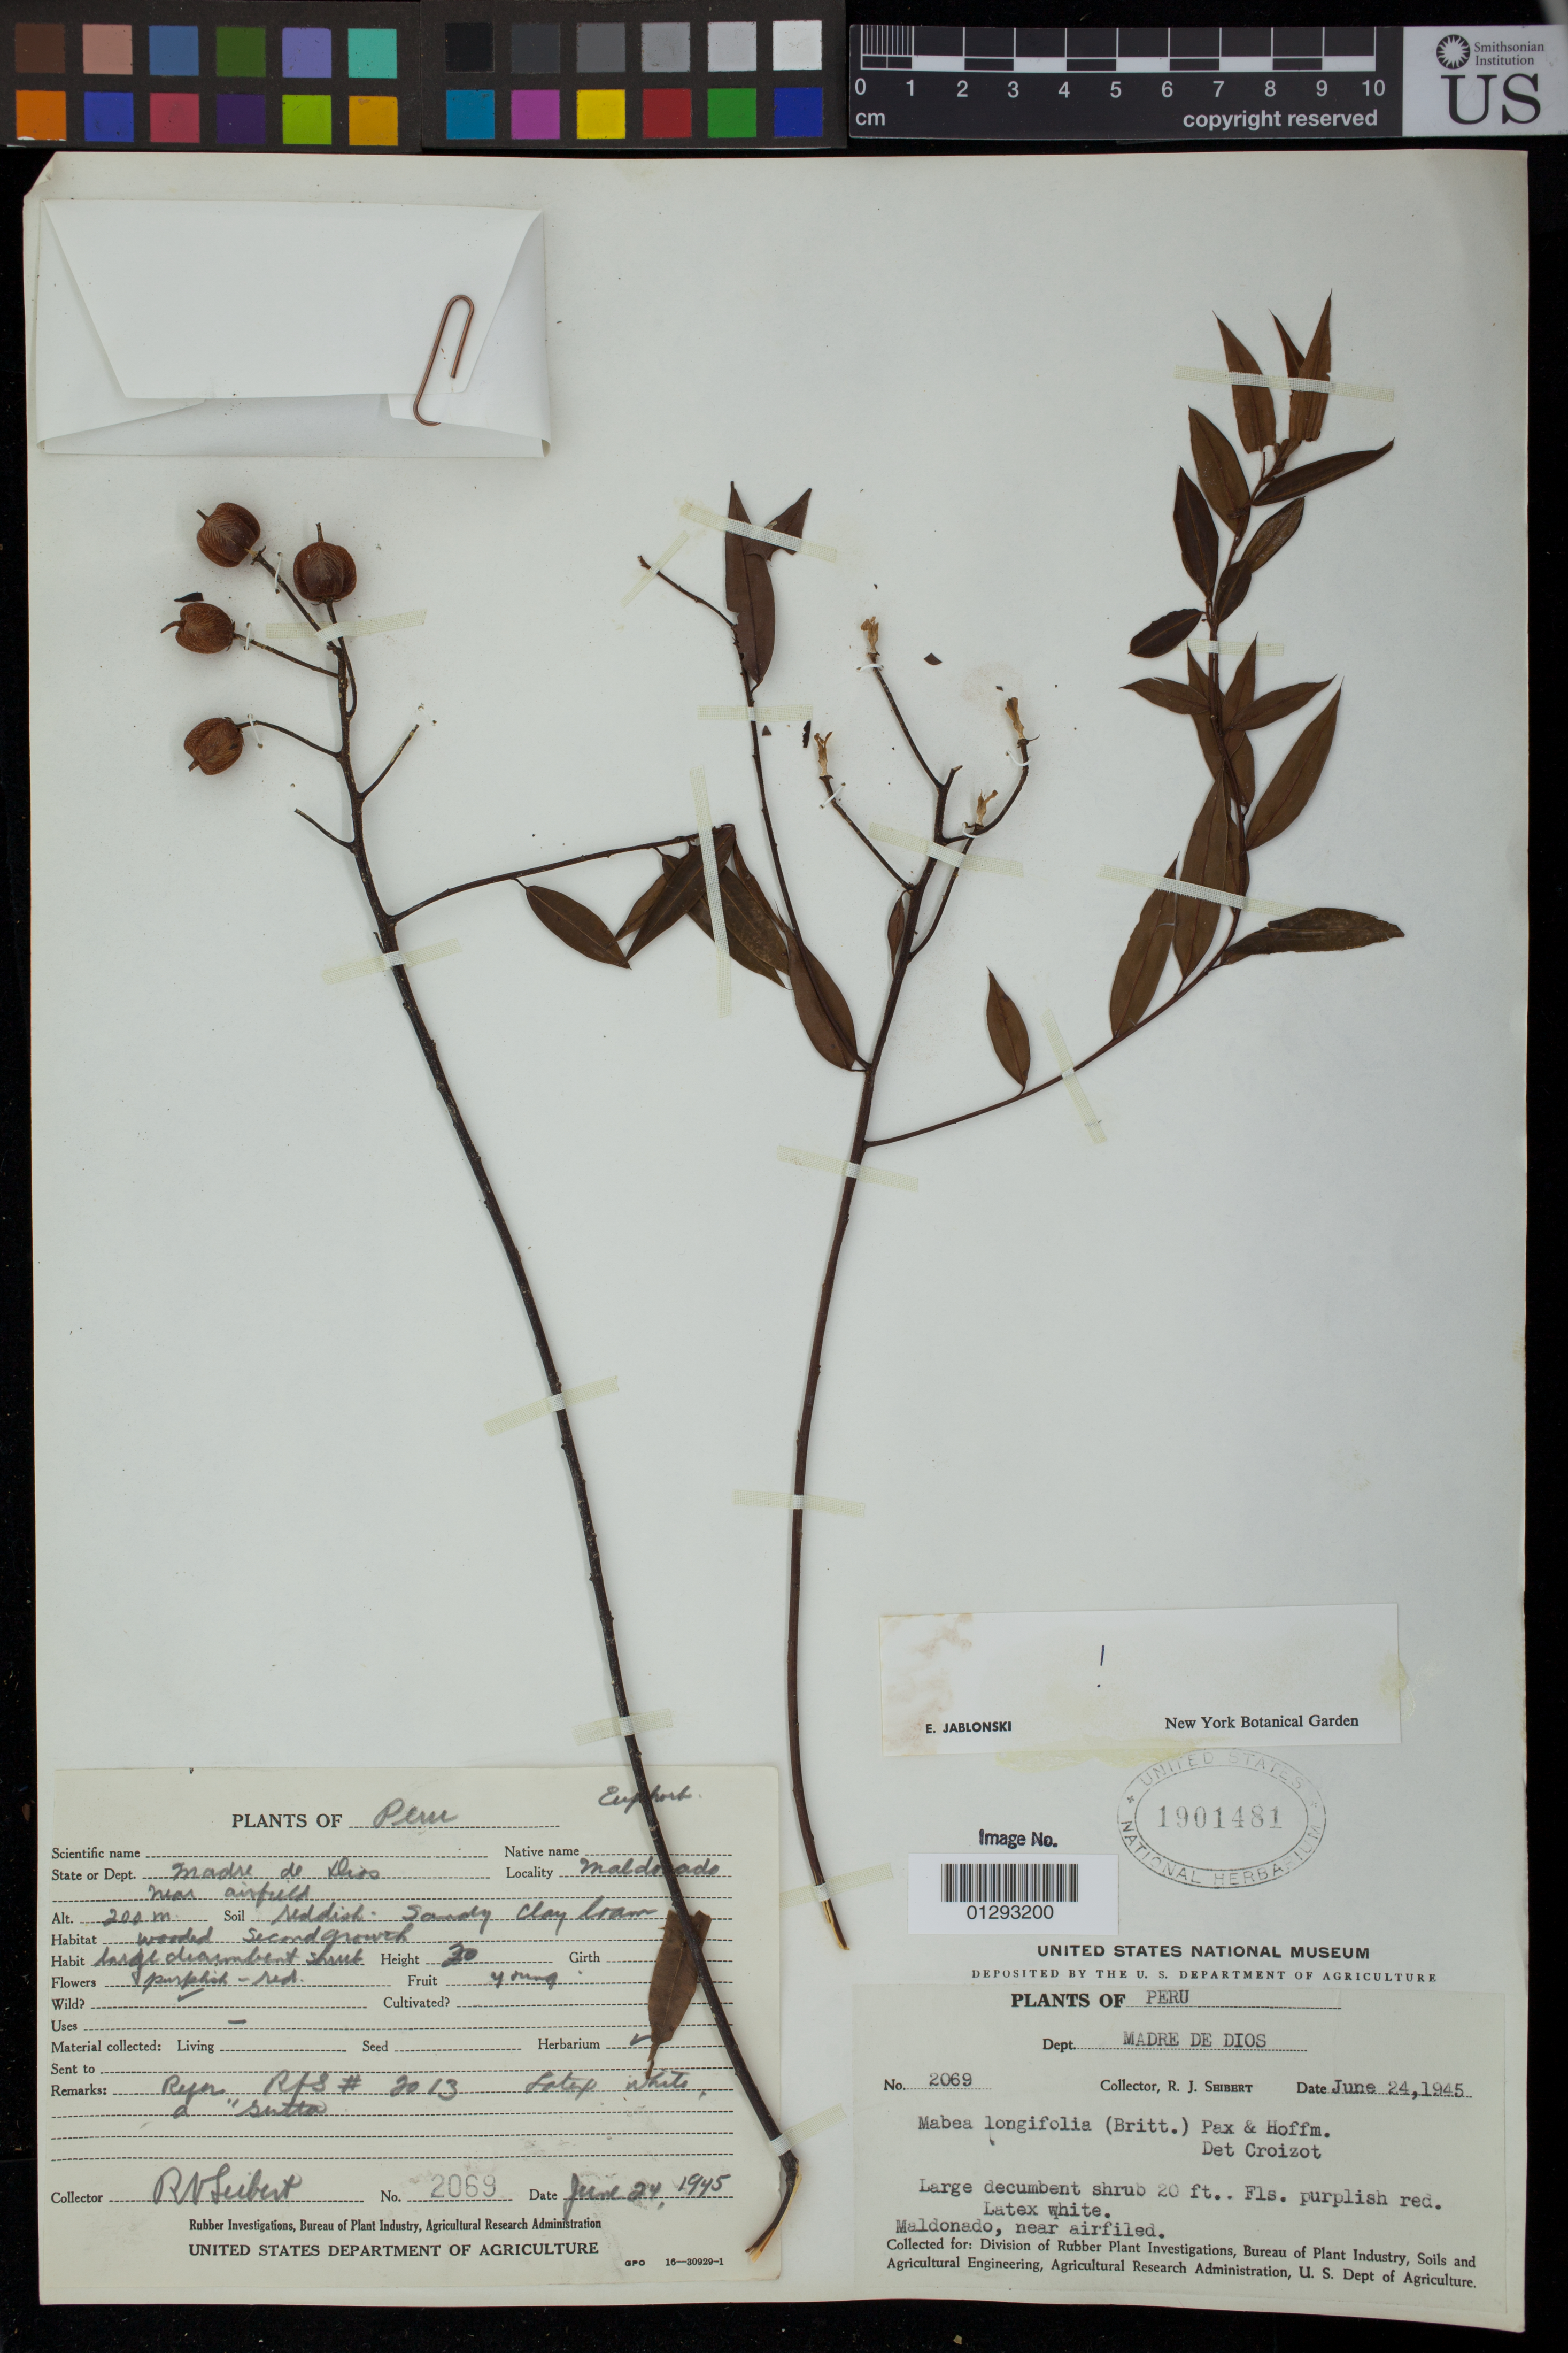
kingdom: Plantae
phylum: Tracheophyta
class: Magnoliopsida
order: Malpighiales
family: Euphorbiaceae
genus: Mabea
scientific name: Mabea longifolia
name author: (Britton) Pax & K. Hoffm.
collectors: R. J. Seibert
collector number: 2069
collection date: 1945-06-24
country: Peru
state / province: Madre de Dios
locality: Maldonado, near airfield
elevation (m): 200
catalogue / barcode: US 1901481